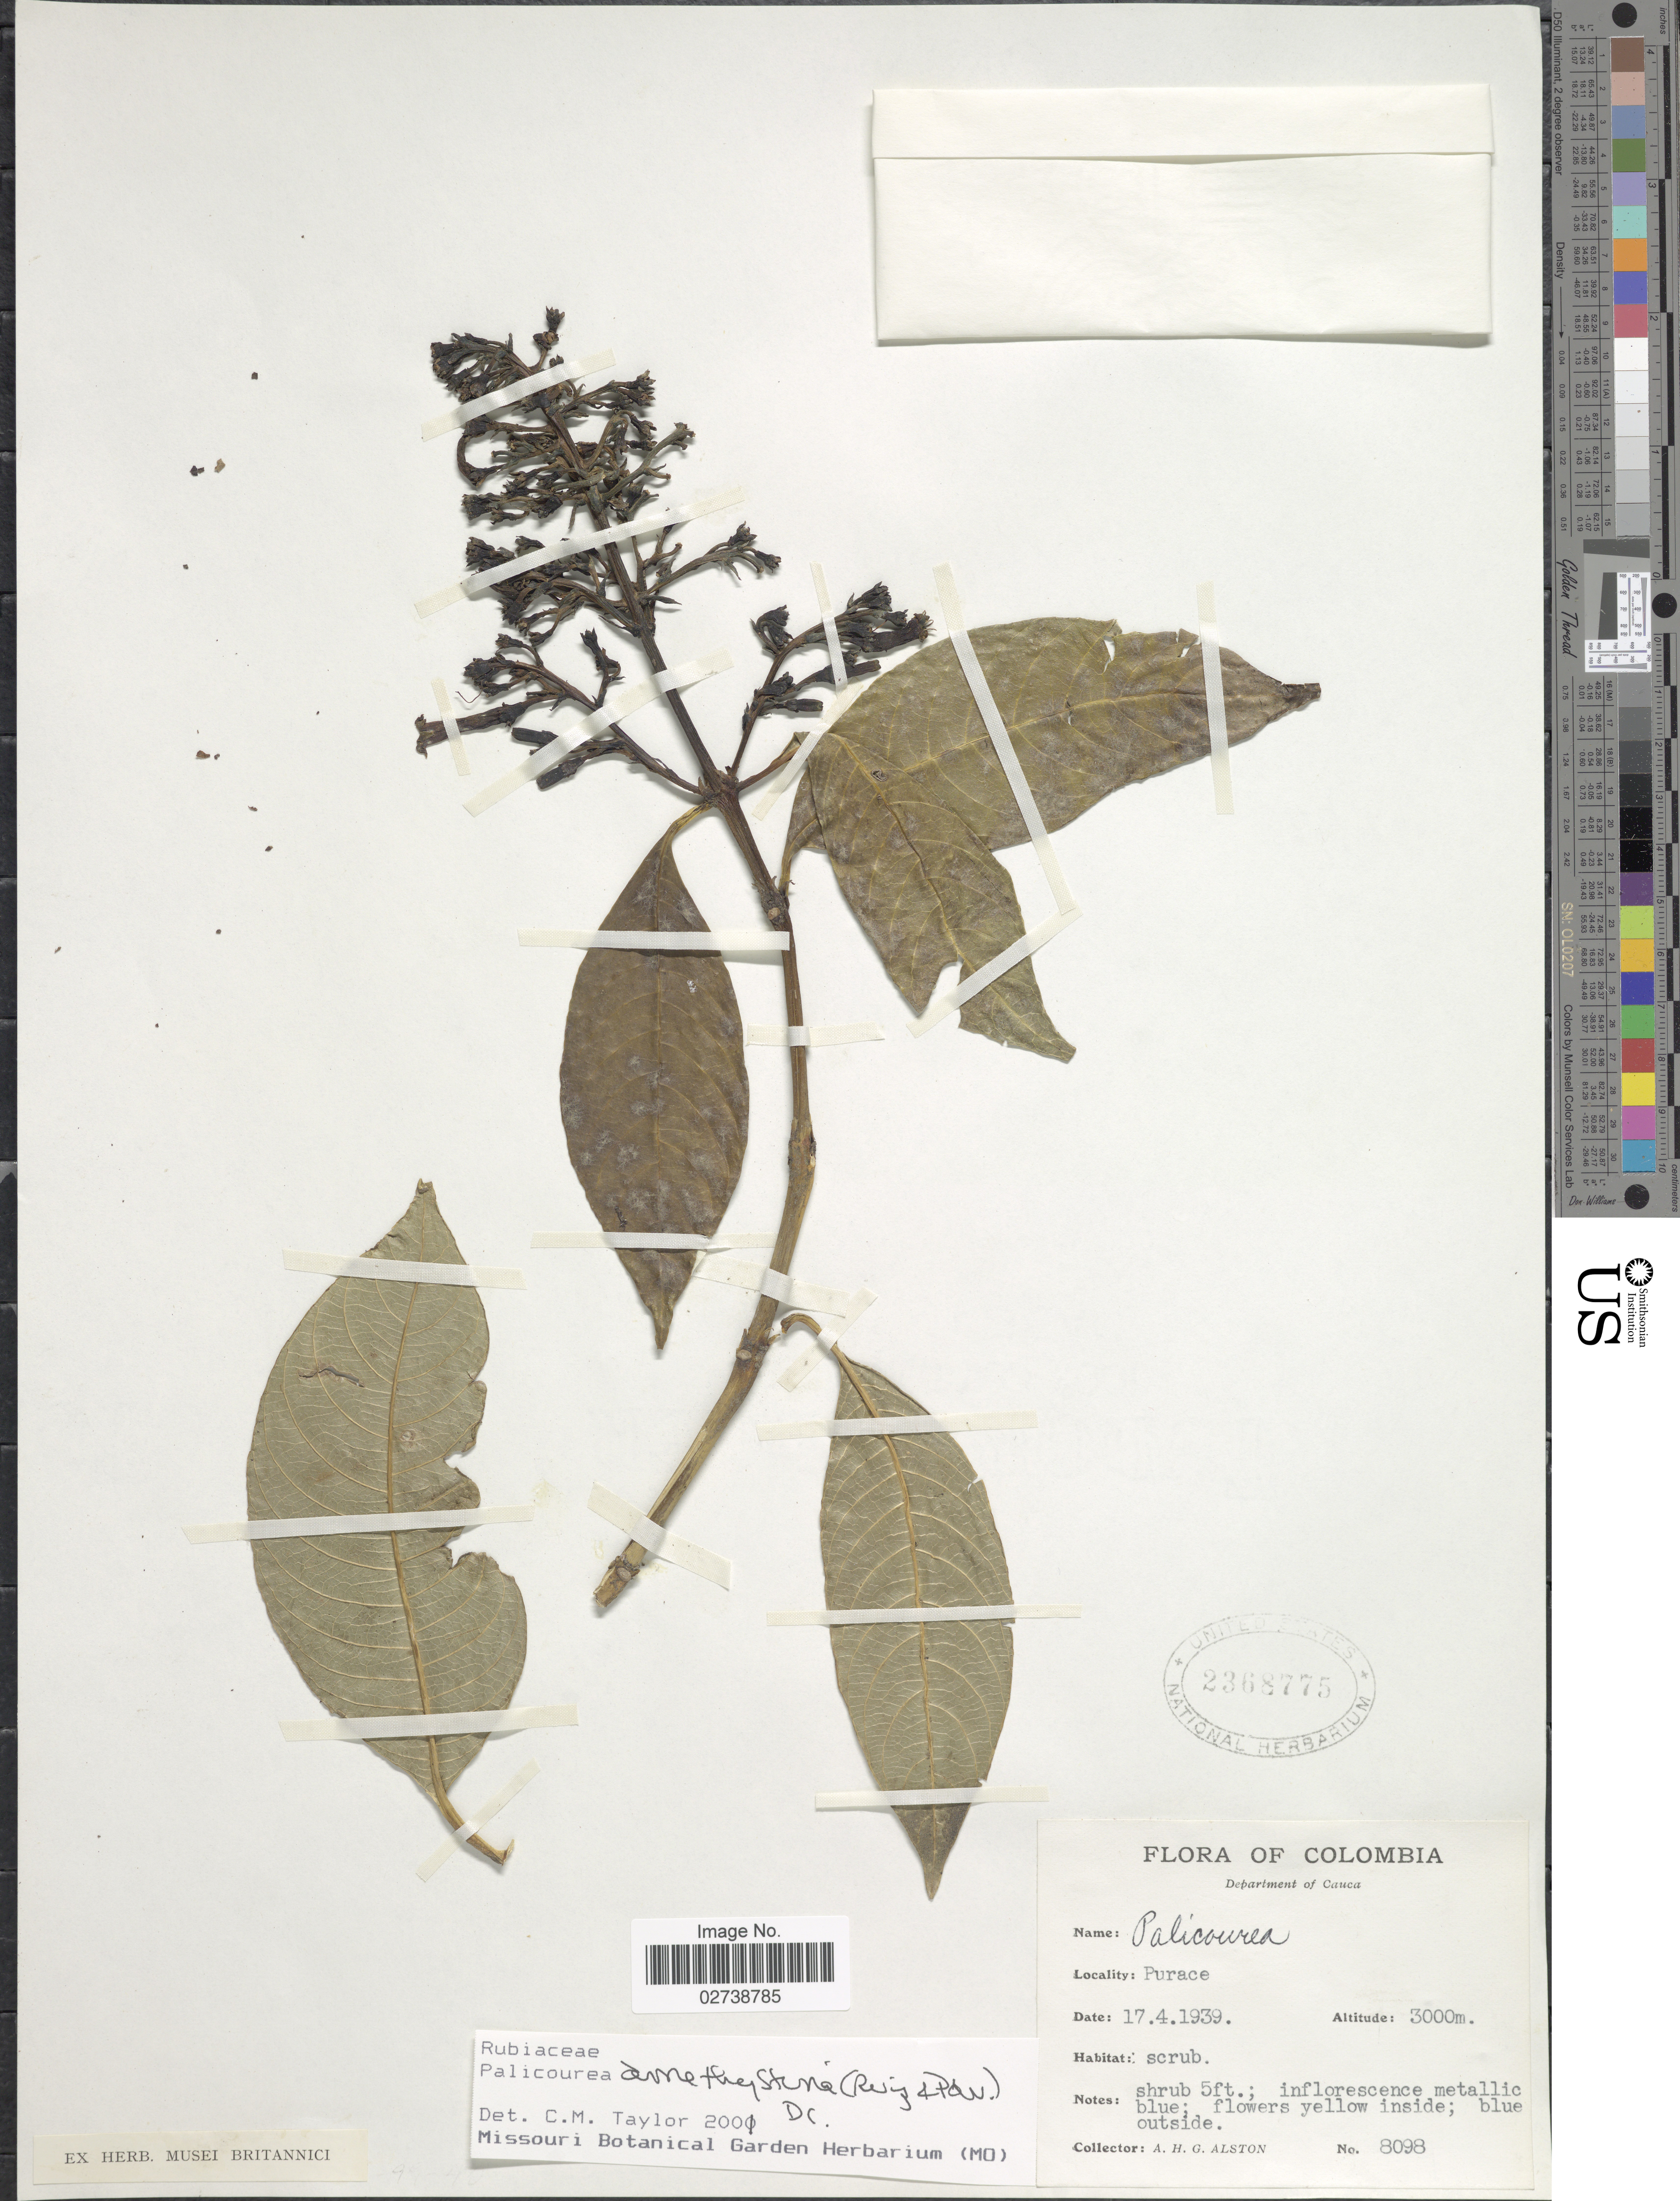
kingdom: Plantae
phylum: Tracheophyta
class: Magnoliopsida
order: Gentianales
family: Rubiaceae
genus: Palicourea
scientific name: Palicourea amethystina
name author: (Ruiz & Pav.) DC.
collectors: A. H. Alston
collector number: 8098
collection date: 1939-04-17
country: Colombia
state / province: Cauca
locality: Department of Cauca, Purace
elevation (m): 3000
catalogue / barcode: US 2368775